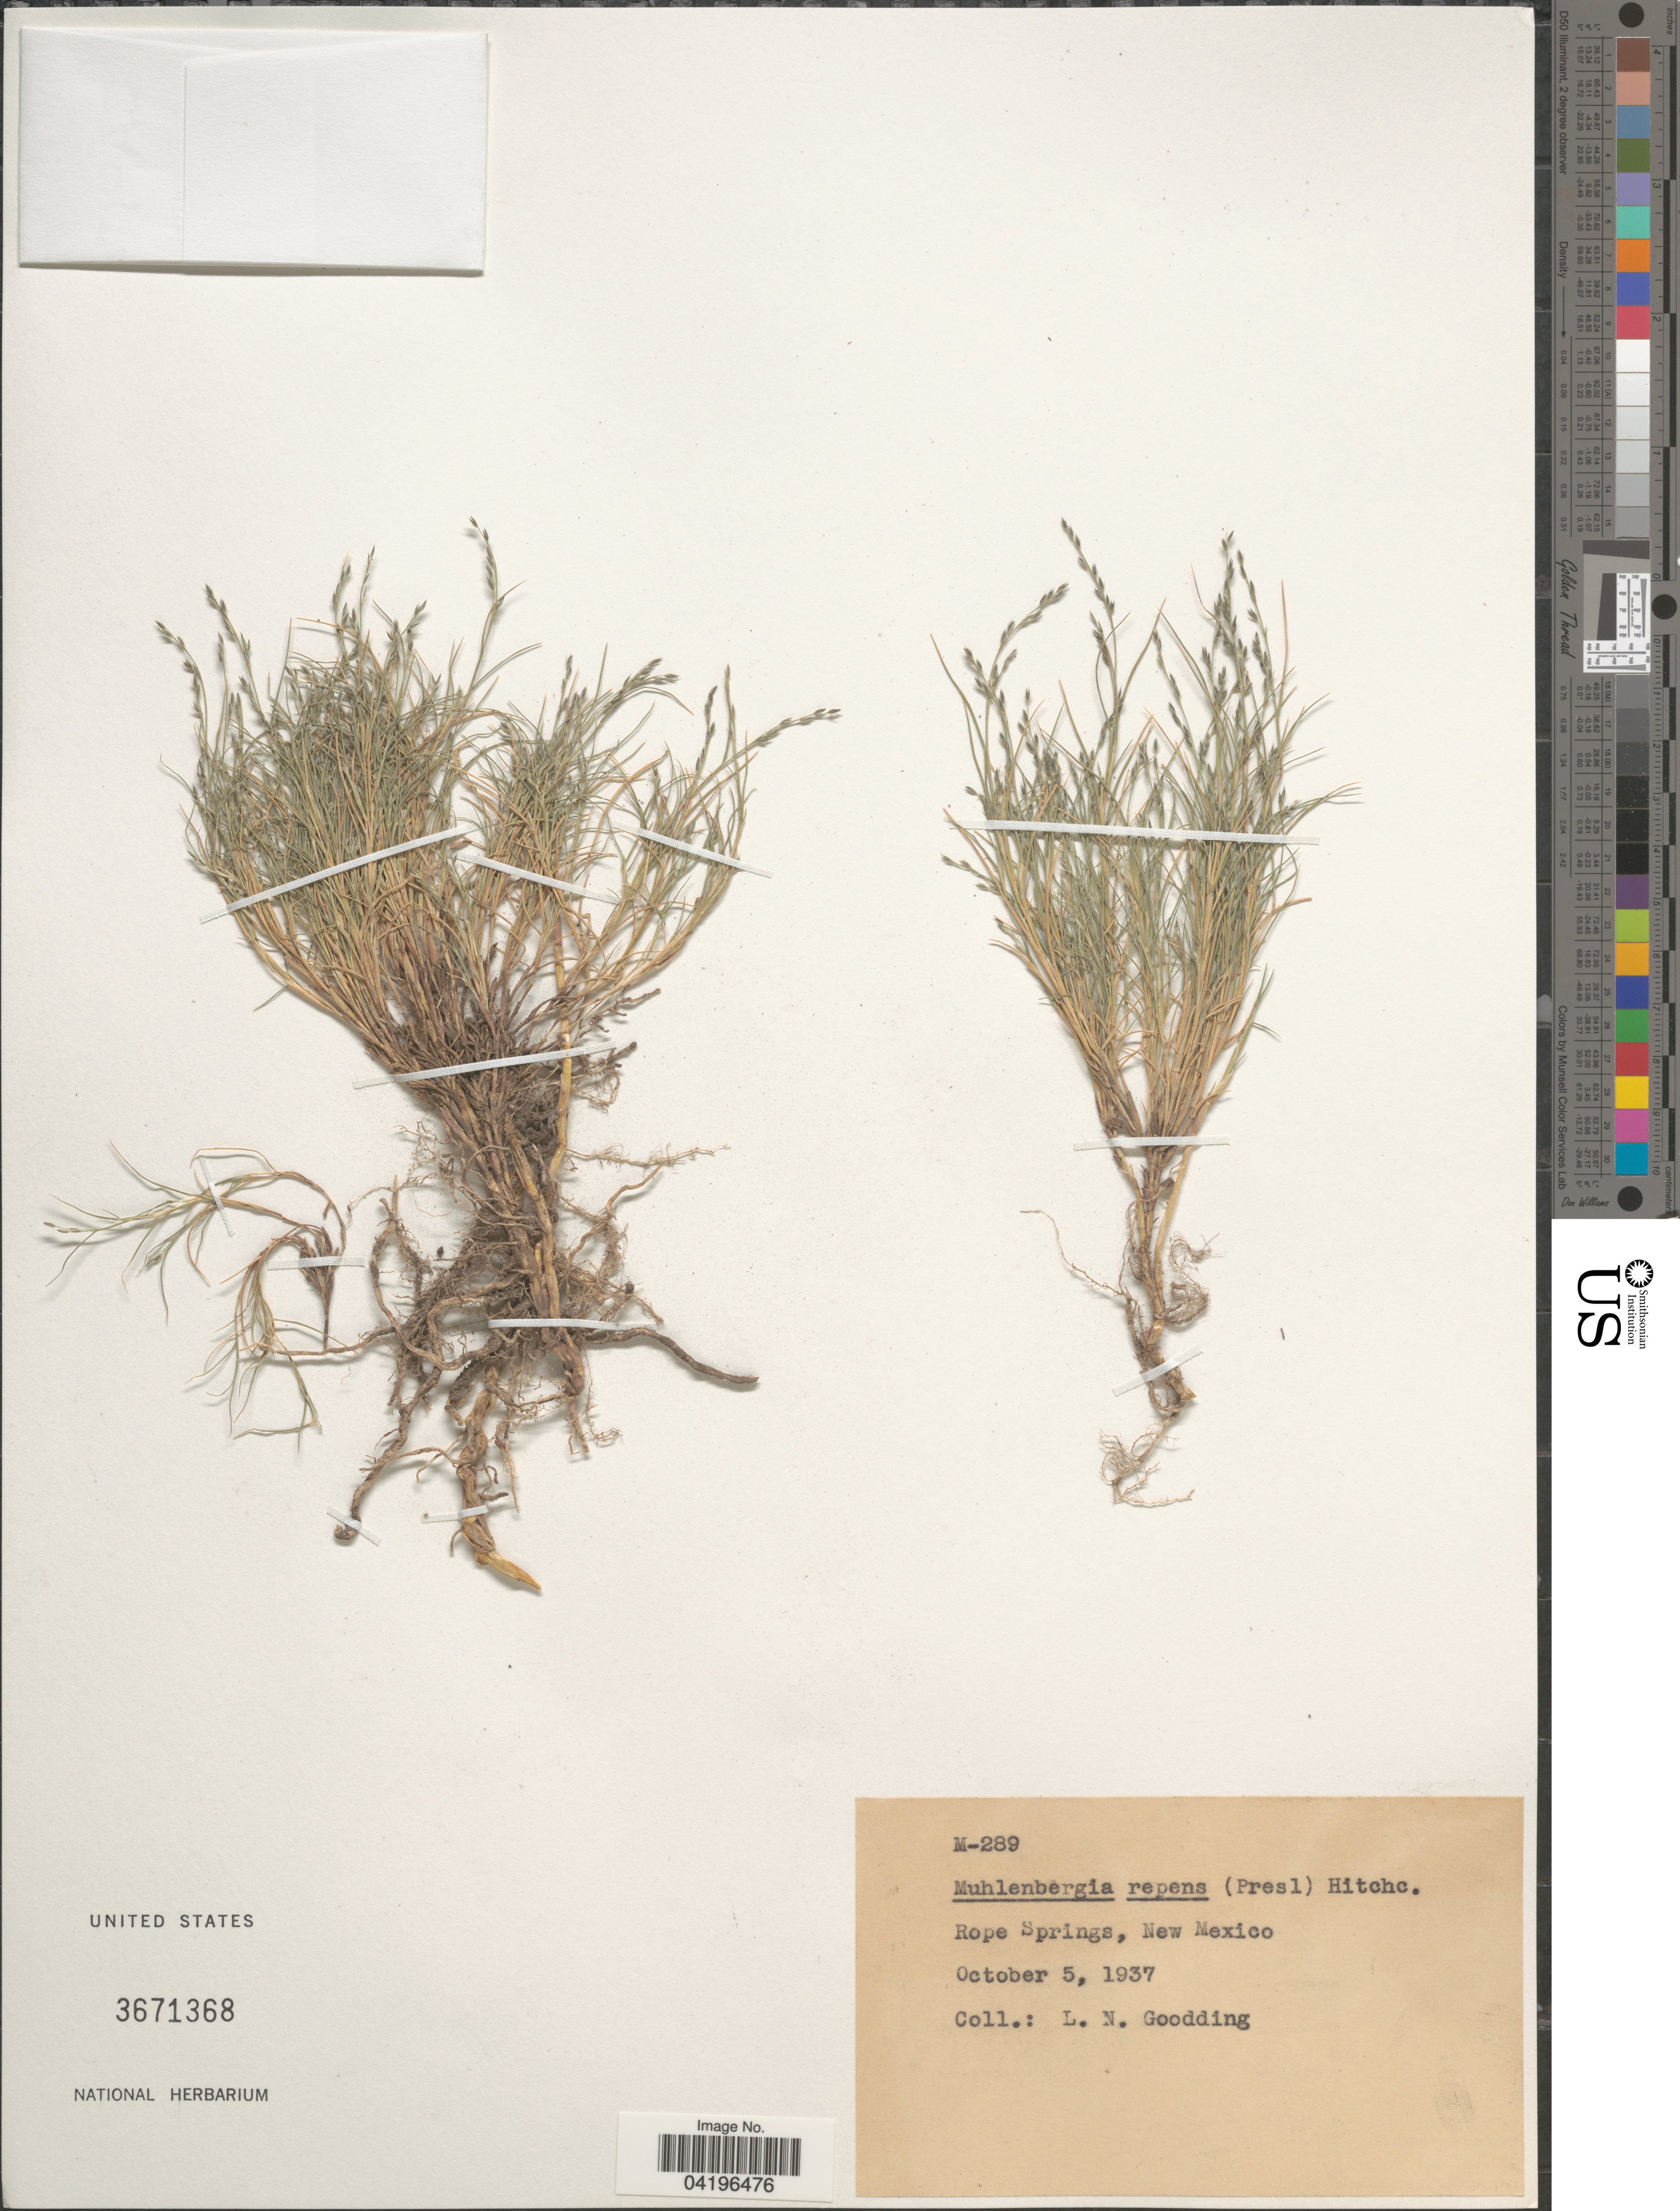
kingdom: Plantae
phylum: Tracheophyta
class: Liliopsida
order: Poales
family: Poaceae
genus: Muhlenbergia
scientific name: Muhlenbergia repens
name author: (J. Presl) Hitchc.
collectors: L. N. Goodding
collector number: M-289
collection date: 1937-10-05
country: United States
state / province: New Mexico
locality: Rope Springs.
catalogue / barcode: US 3671368